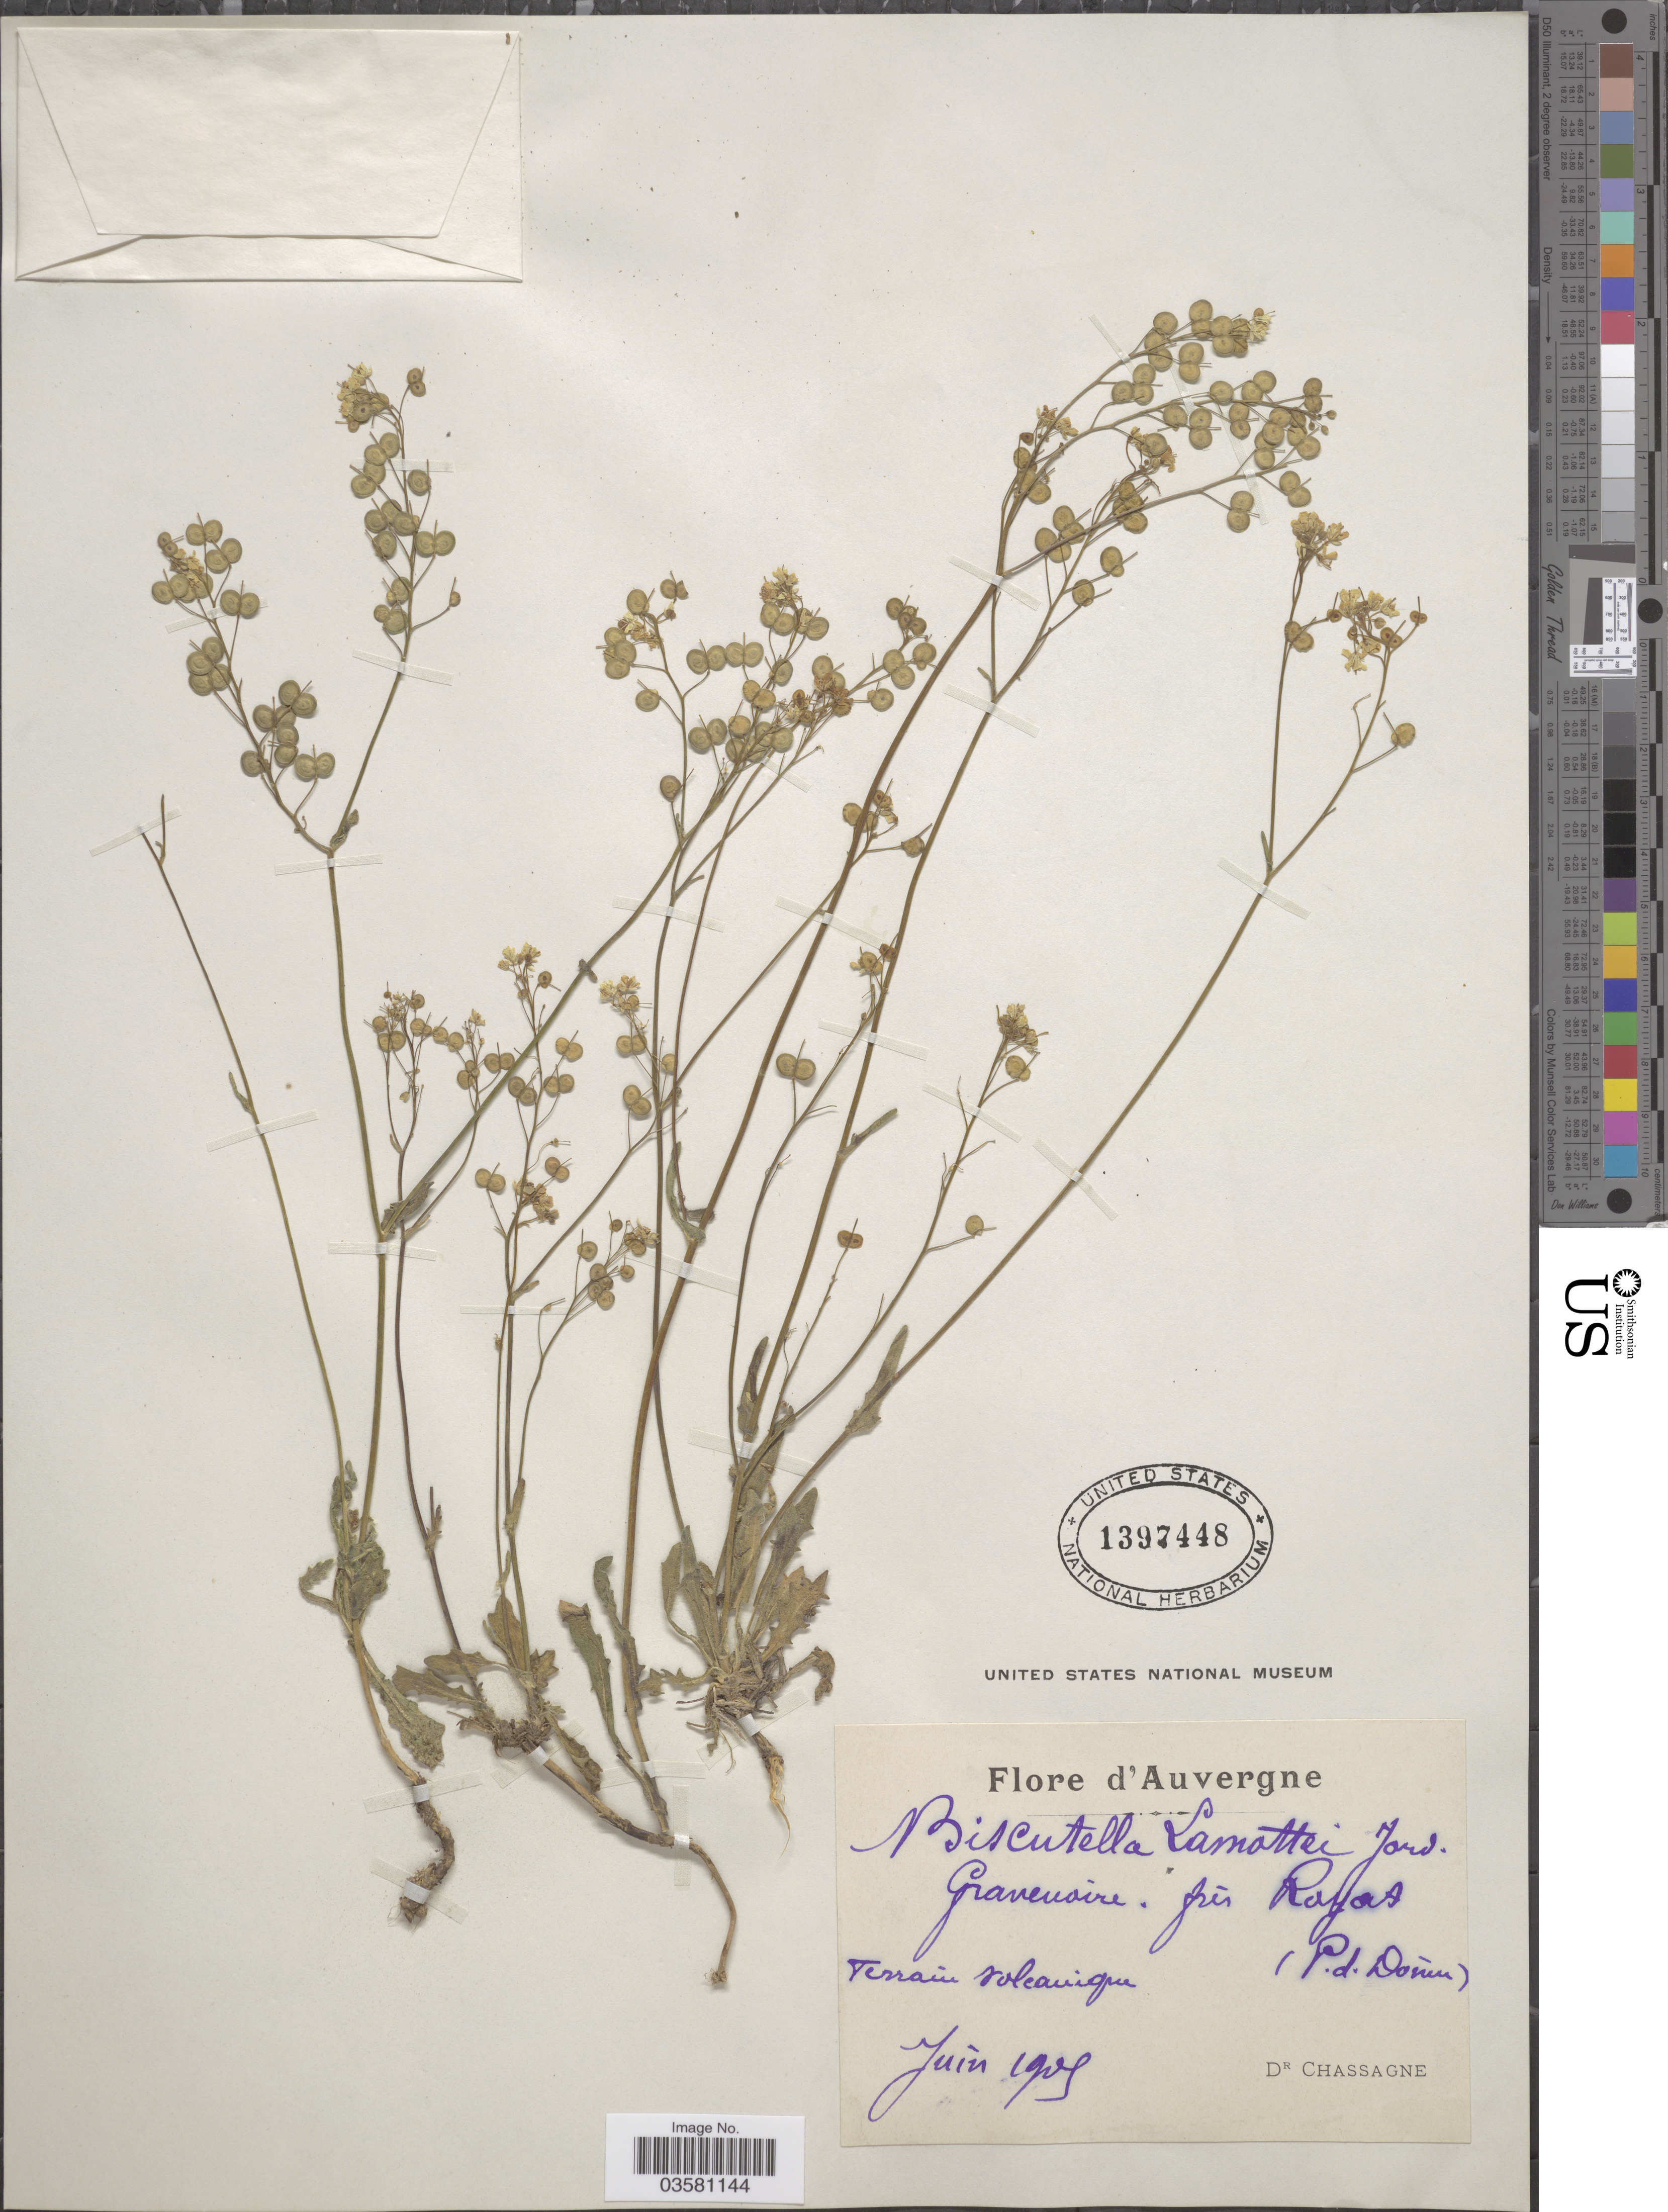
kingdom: Plantae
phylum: Tracheophyta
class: Magnoliopsida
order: Brassicales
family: Brassicaceae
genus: Biscutella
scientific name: Biscutella lamottei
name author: Jord.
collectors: Chassagne, --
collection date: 1905-06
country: France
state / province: Auvergne-Rhône-Alpes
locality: Gravenoire: prés Rojas.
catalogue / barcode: US 1397448